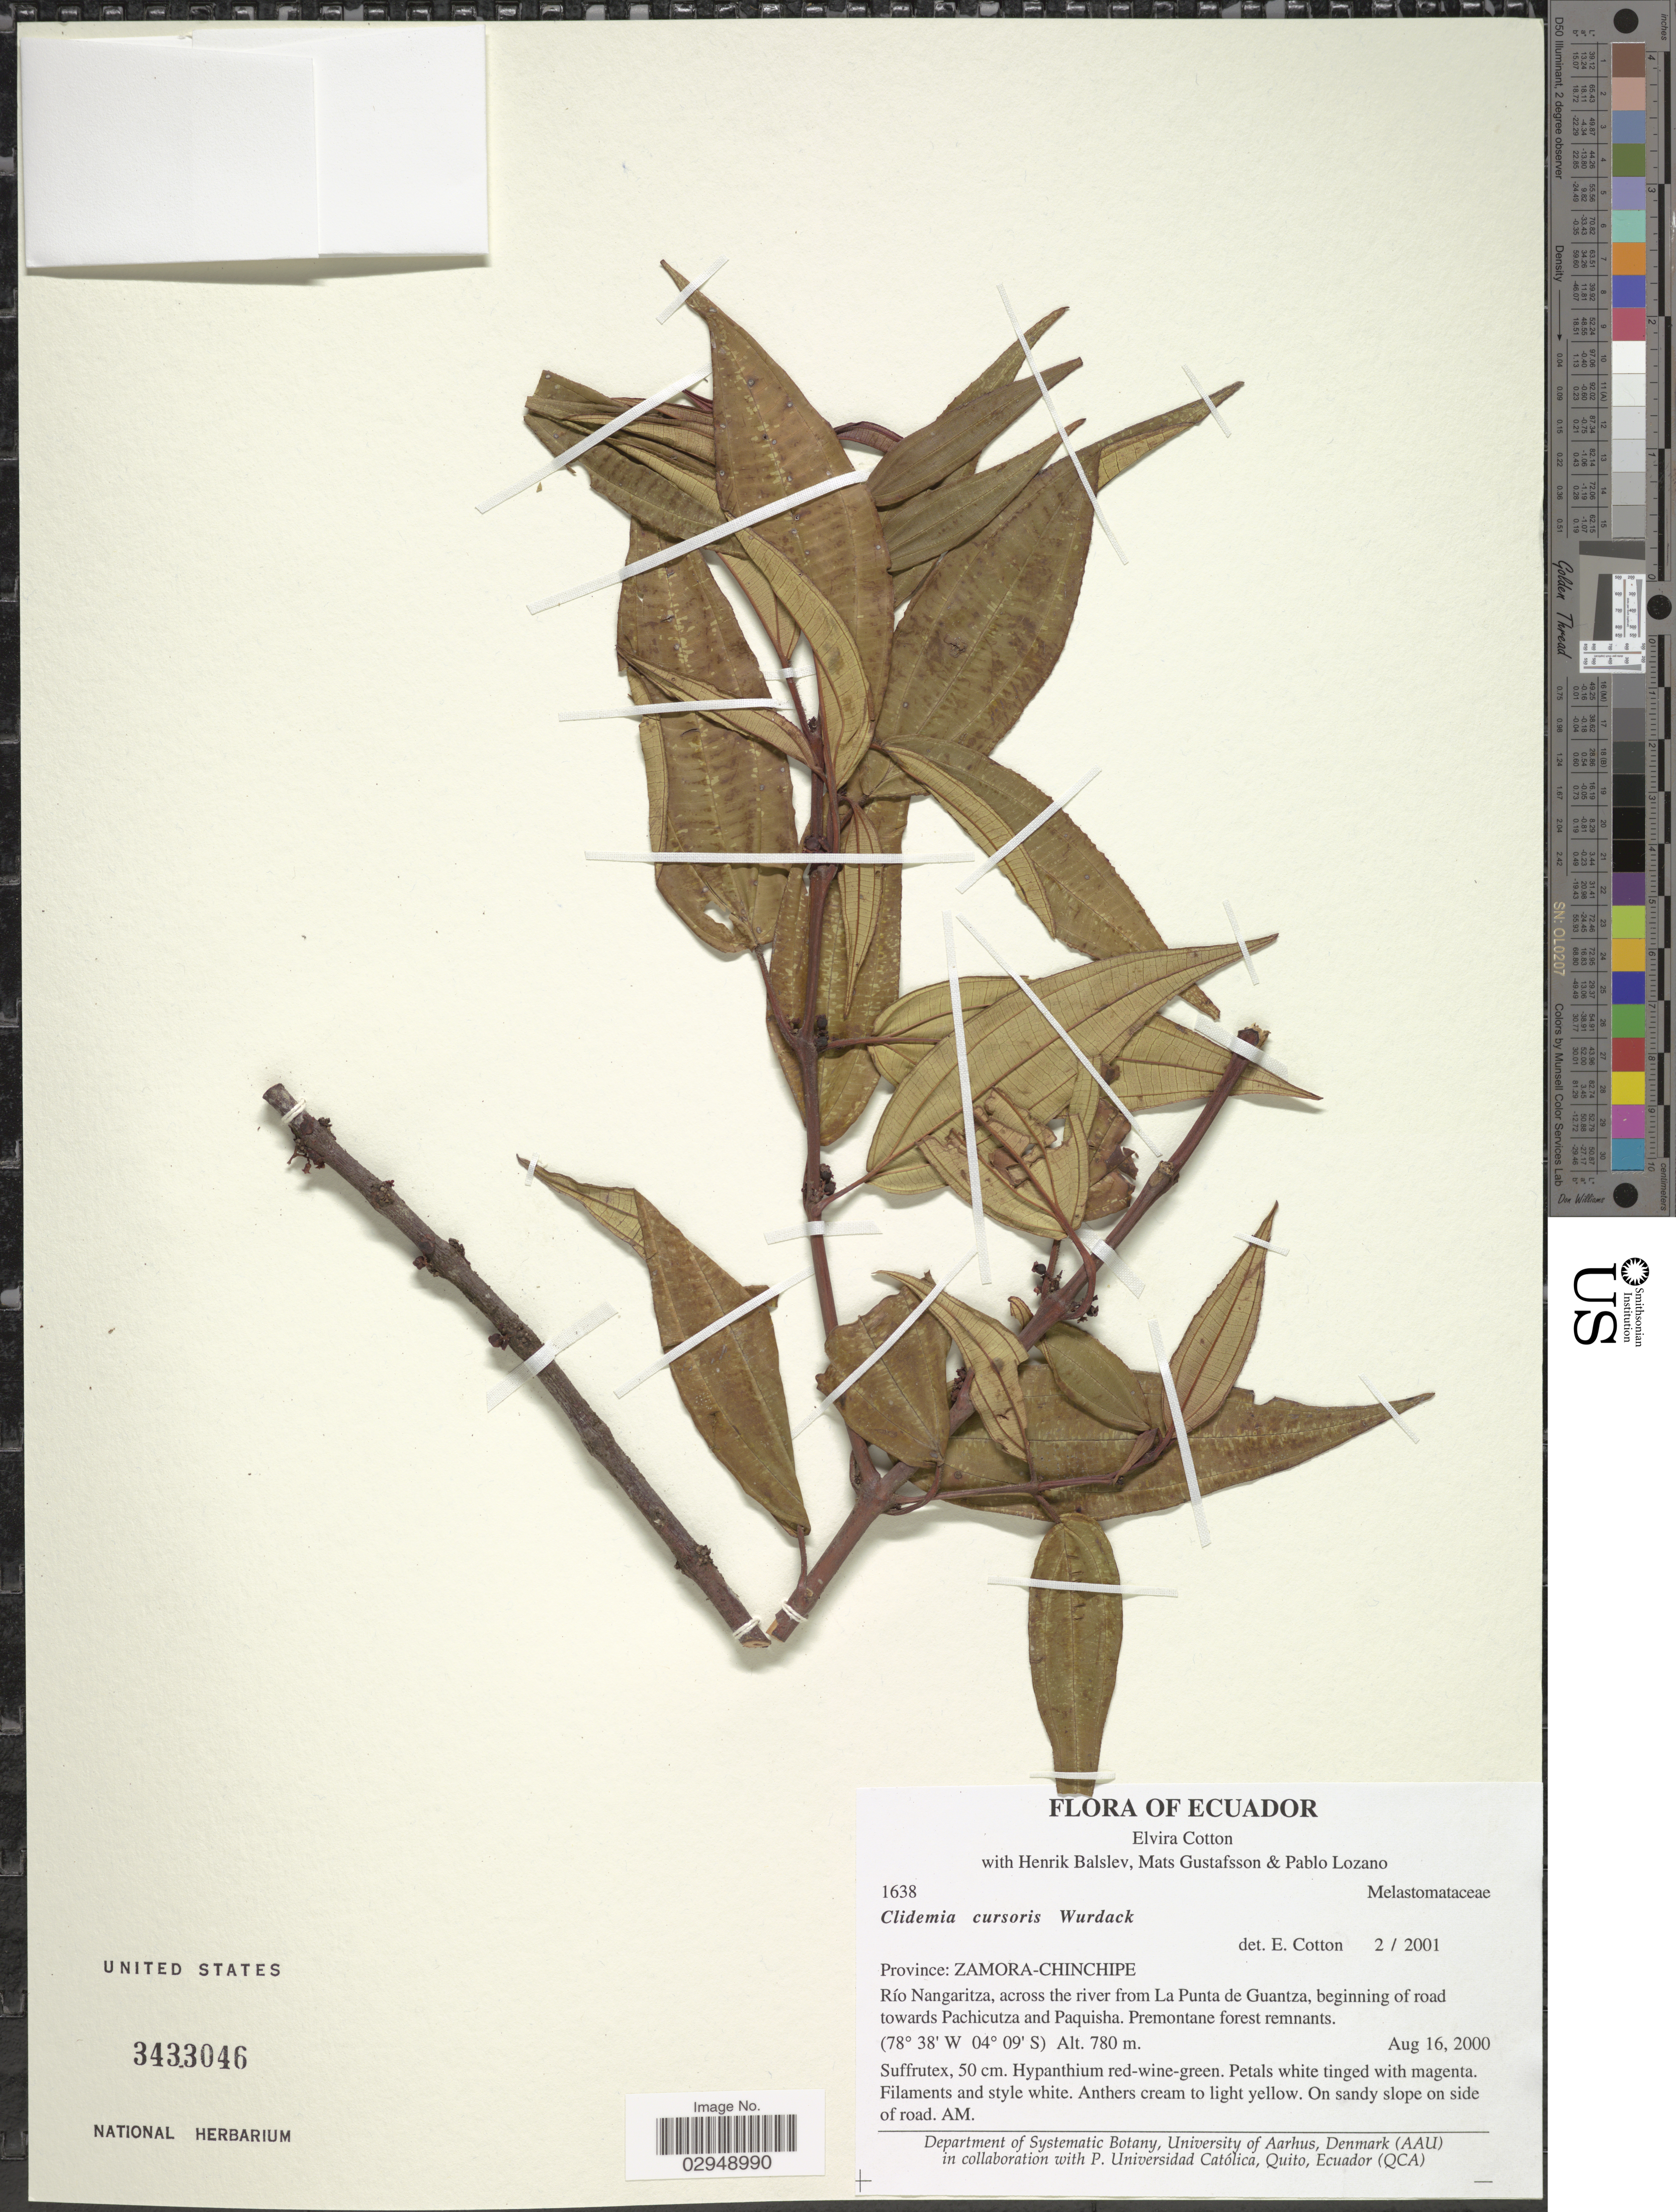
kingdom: Plantae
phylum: Tracheophyta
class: Magnoliopsida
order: Myrtales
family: Melastomataceae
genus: Clidemia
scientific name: Clidemia cursoris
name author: Wurdack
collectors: E. Cotton, H. Balslev, M. H. Gustafsson & P. Lozano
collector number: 1638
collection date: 2000-08-16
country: Ecuador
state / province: Zamora-Chinchipe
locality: Río Nangaritza, across the river from La Punta de Guantza, beginning of road towards Pachicutza and Paquisha.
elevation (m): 780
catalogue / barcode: US 3433046